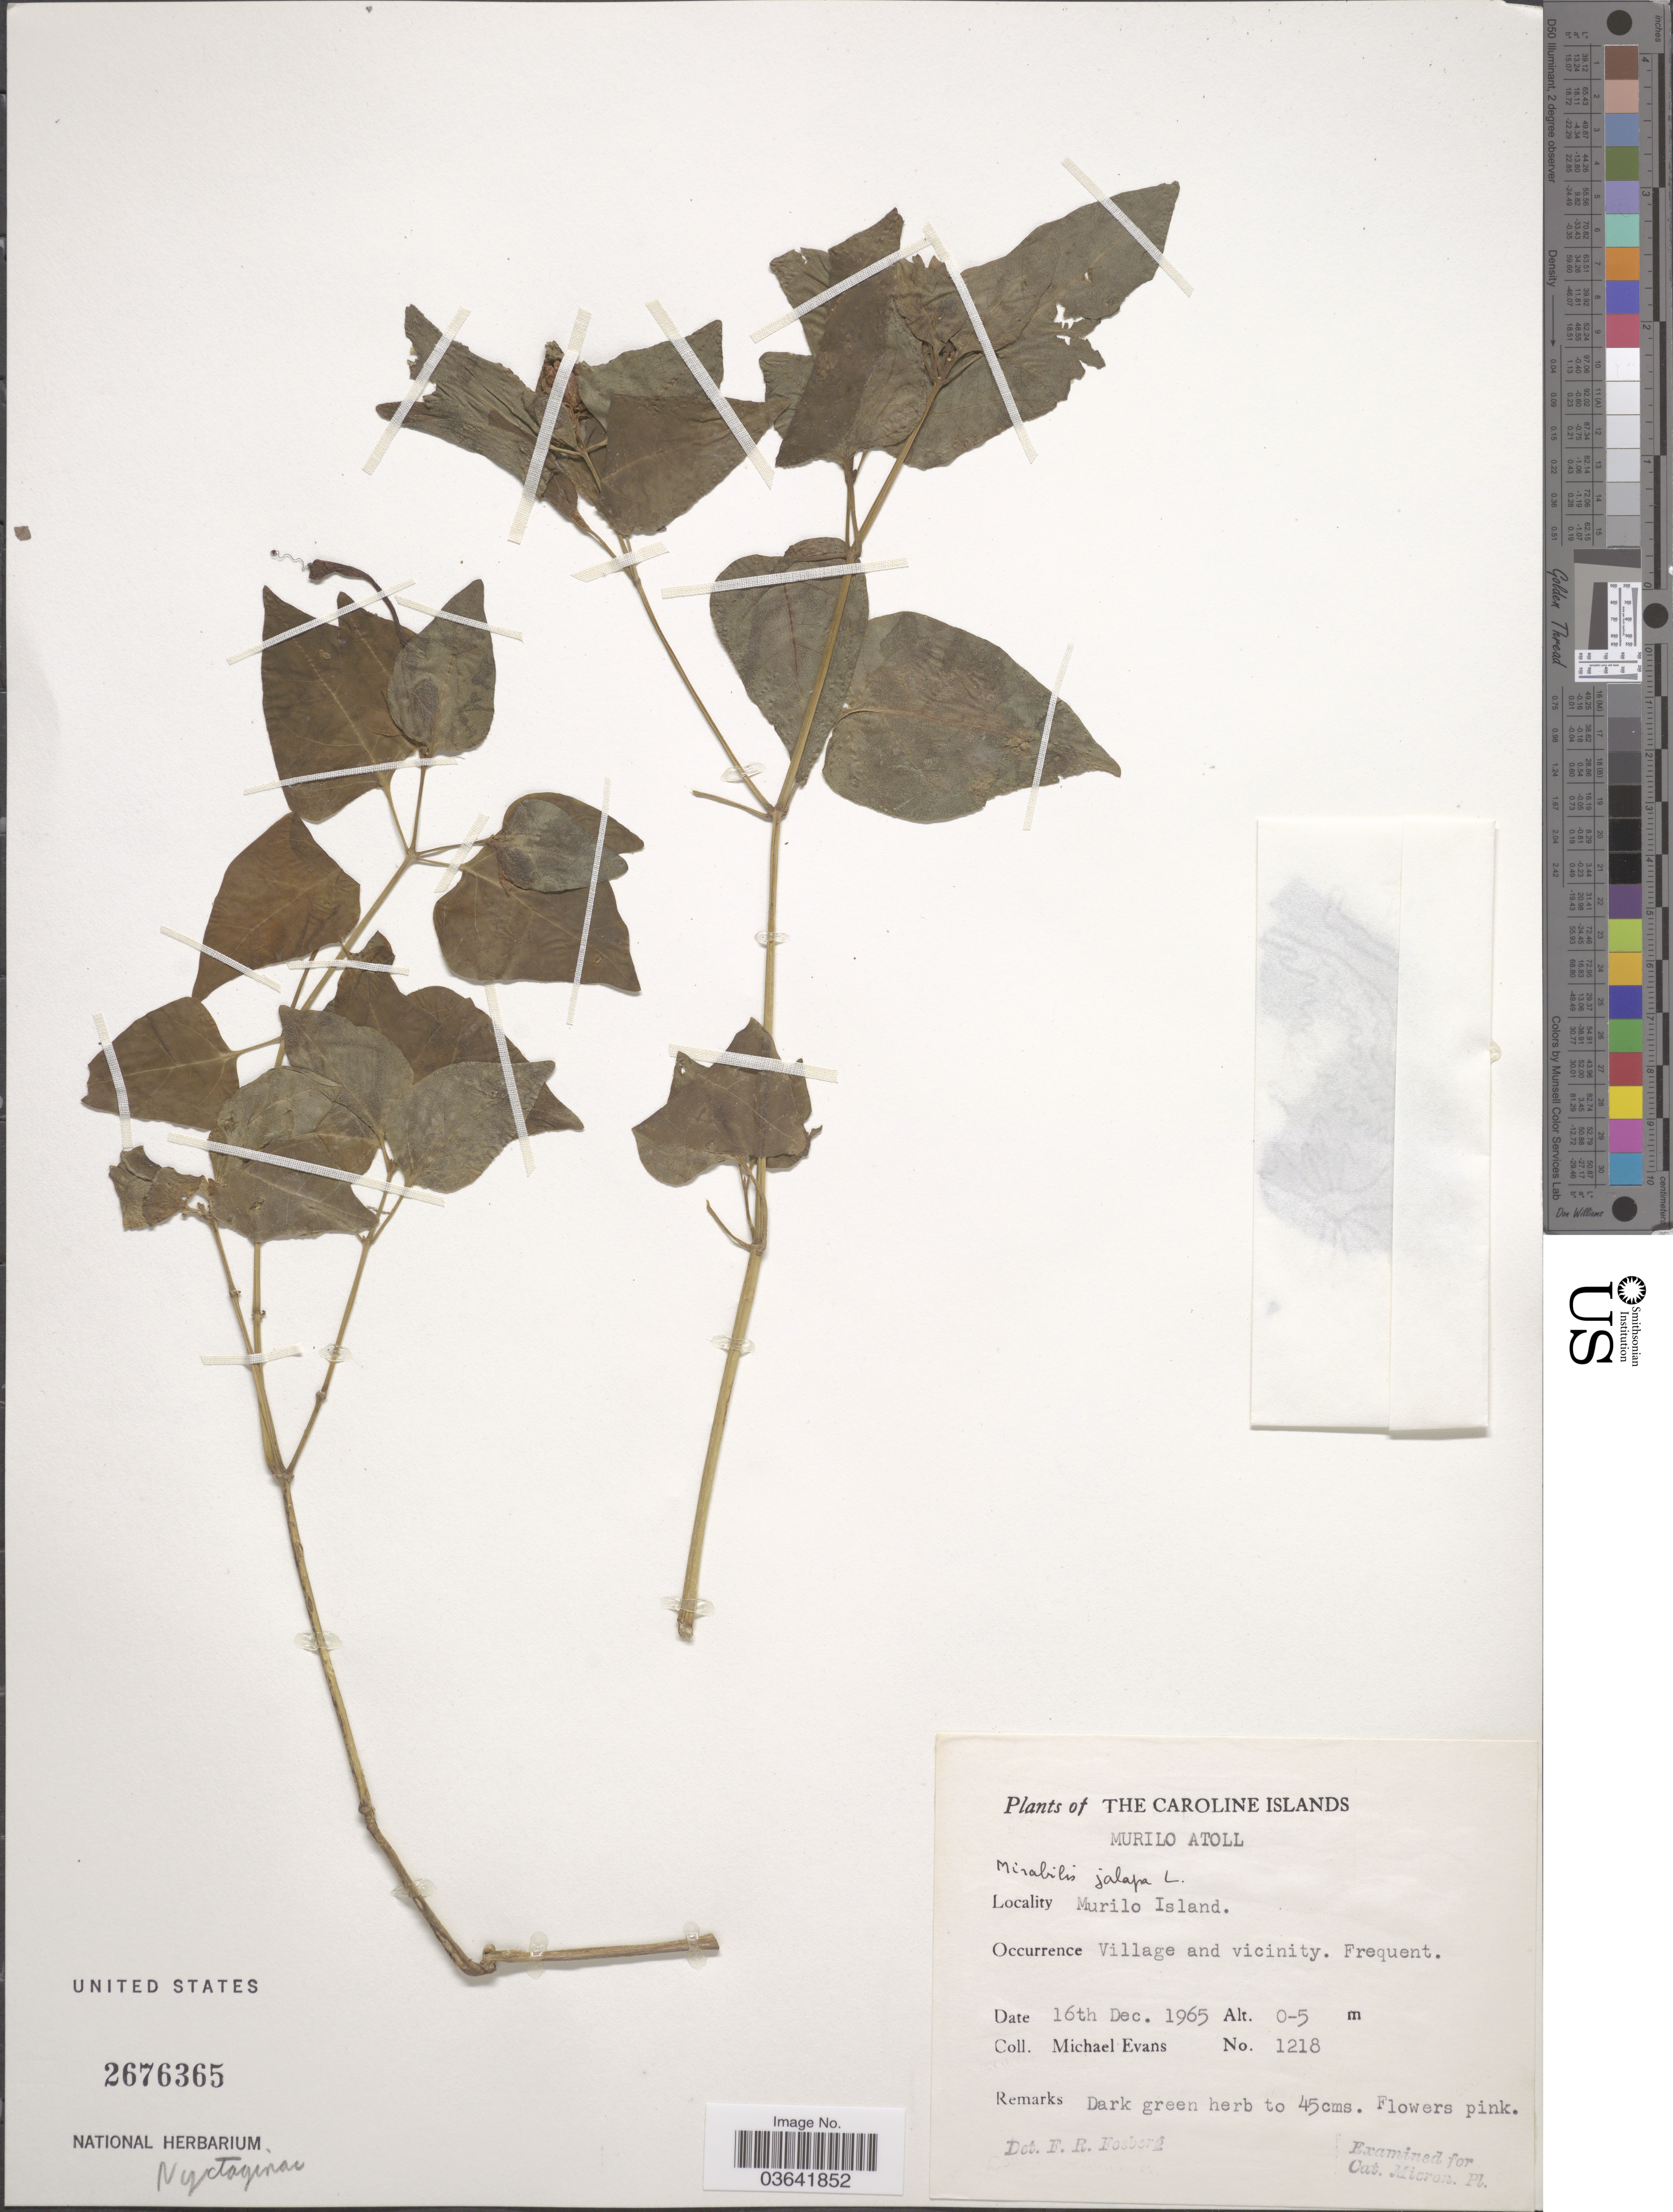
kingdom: Plantae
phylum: Tracheophyta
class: Magnoliopsida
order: Caryophyllales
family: Nyctaginaceae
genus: Mirabilis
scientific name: Mirabilis jalapa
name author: L.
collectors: M. Evans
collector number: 1218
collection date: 1965-12-16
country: Micronesia, Federated States of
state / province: Truk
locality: The Caroline Islands. Murilo Atoll. Murilo Island. Village and vicinity.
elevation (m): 0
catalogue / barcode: US 2676365